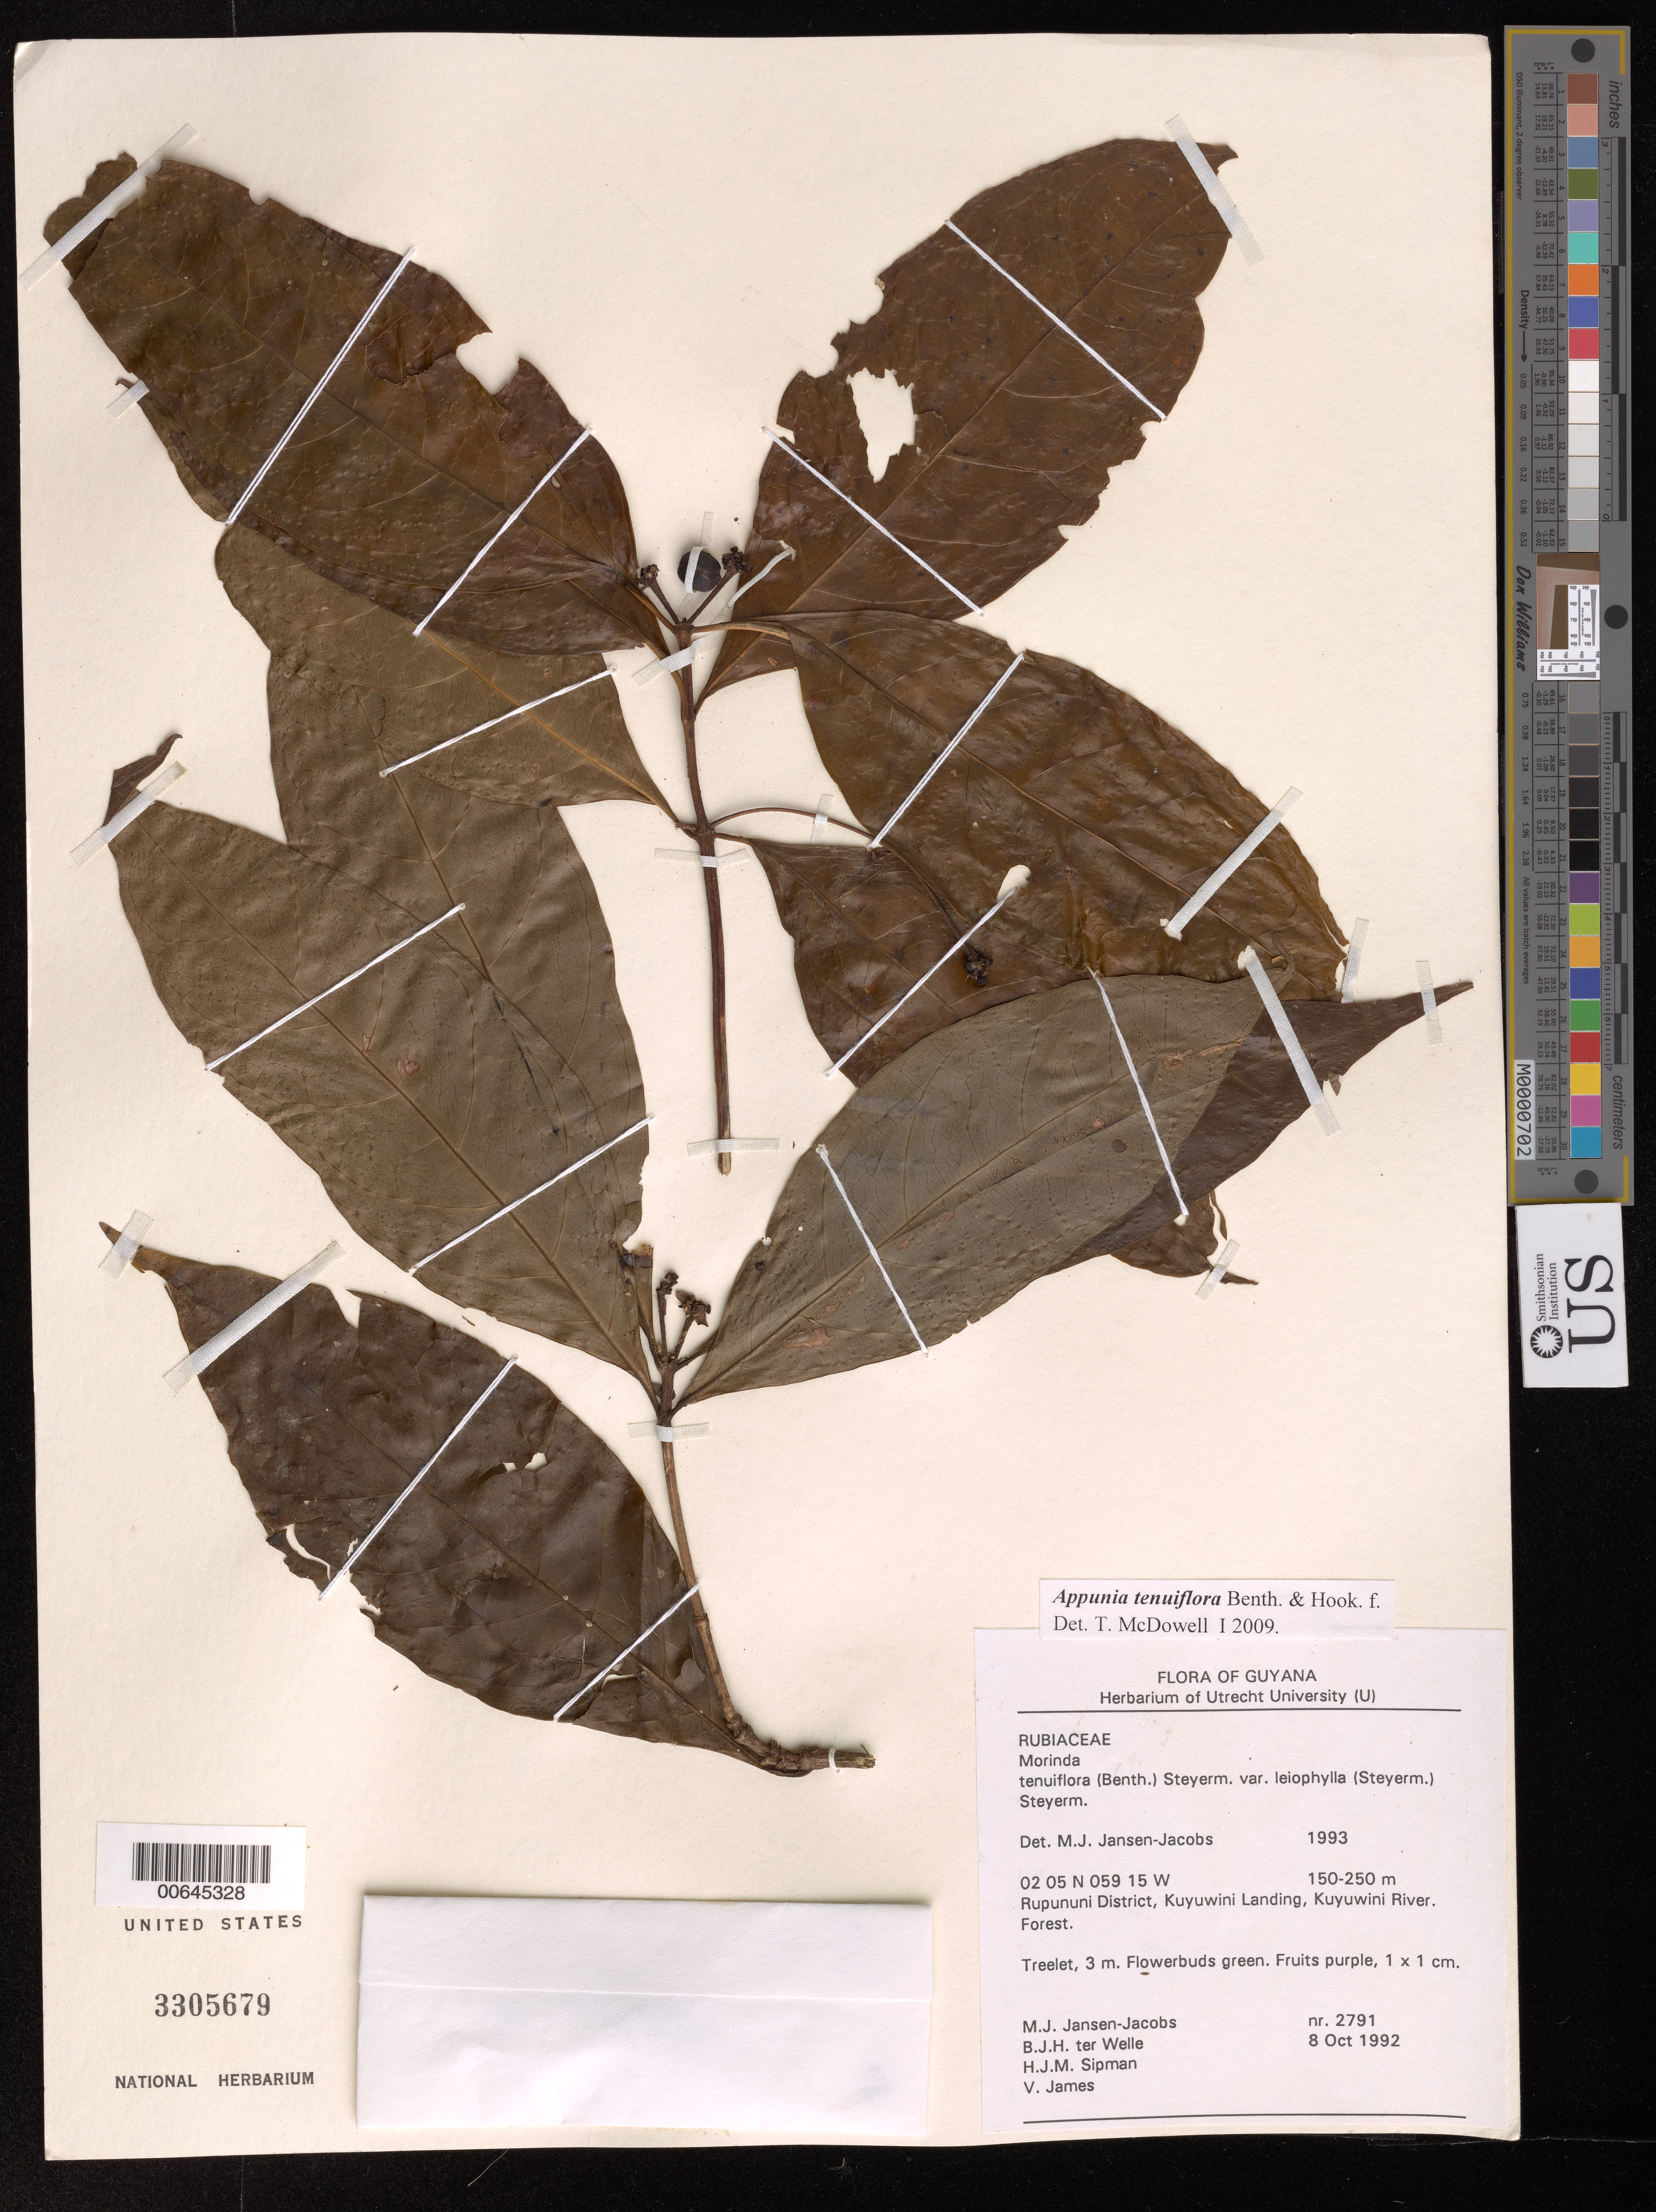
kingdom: Plantae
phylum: Tracheophyta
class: Magnoliopsida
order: Gentianales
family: Rubiaceae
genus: Appunia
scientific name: Appunia tenuiflora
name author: (Benth.) Hook. f. ex B.D. Jacks.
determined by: McDowell, T.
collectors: M. J. Jansen-Jacobs, B. Welle, H. J. M. Sipman & V. James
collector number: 2791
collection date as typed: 8-Oct-92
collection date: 1992-10-08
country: Guyana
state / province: U. Takutu-U. Essequibo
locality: Kuyuwini Landing, Kuyuwini River, Rupununi District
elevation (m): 150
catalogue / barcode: US 3305679